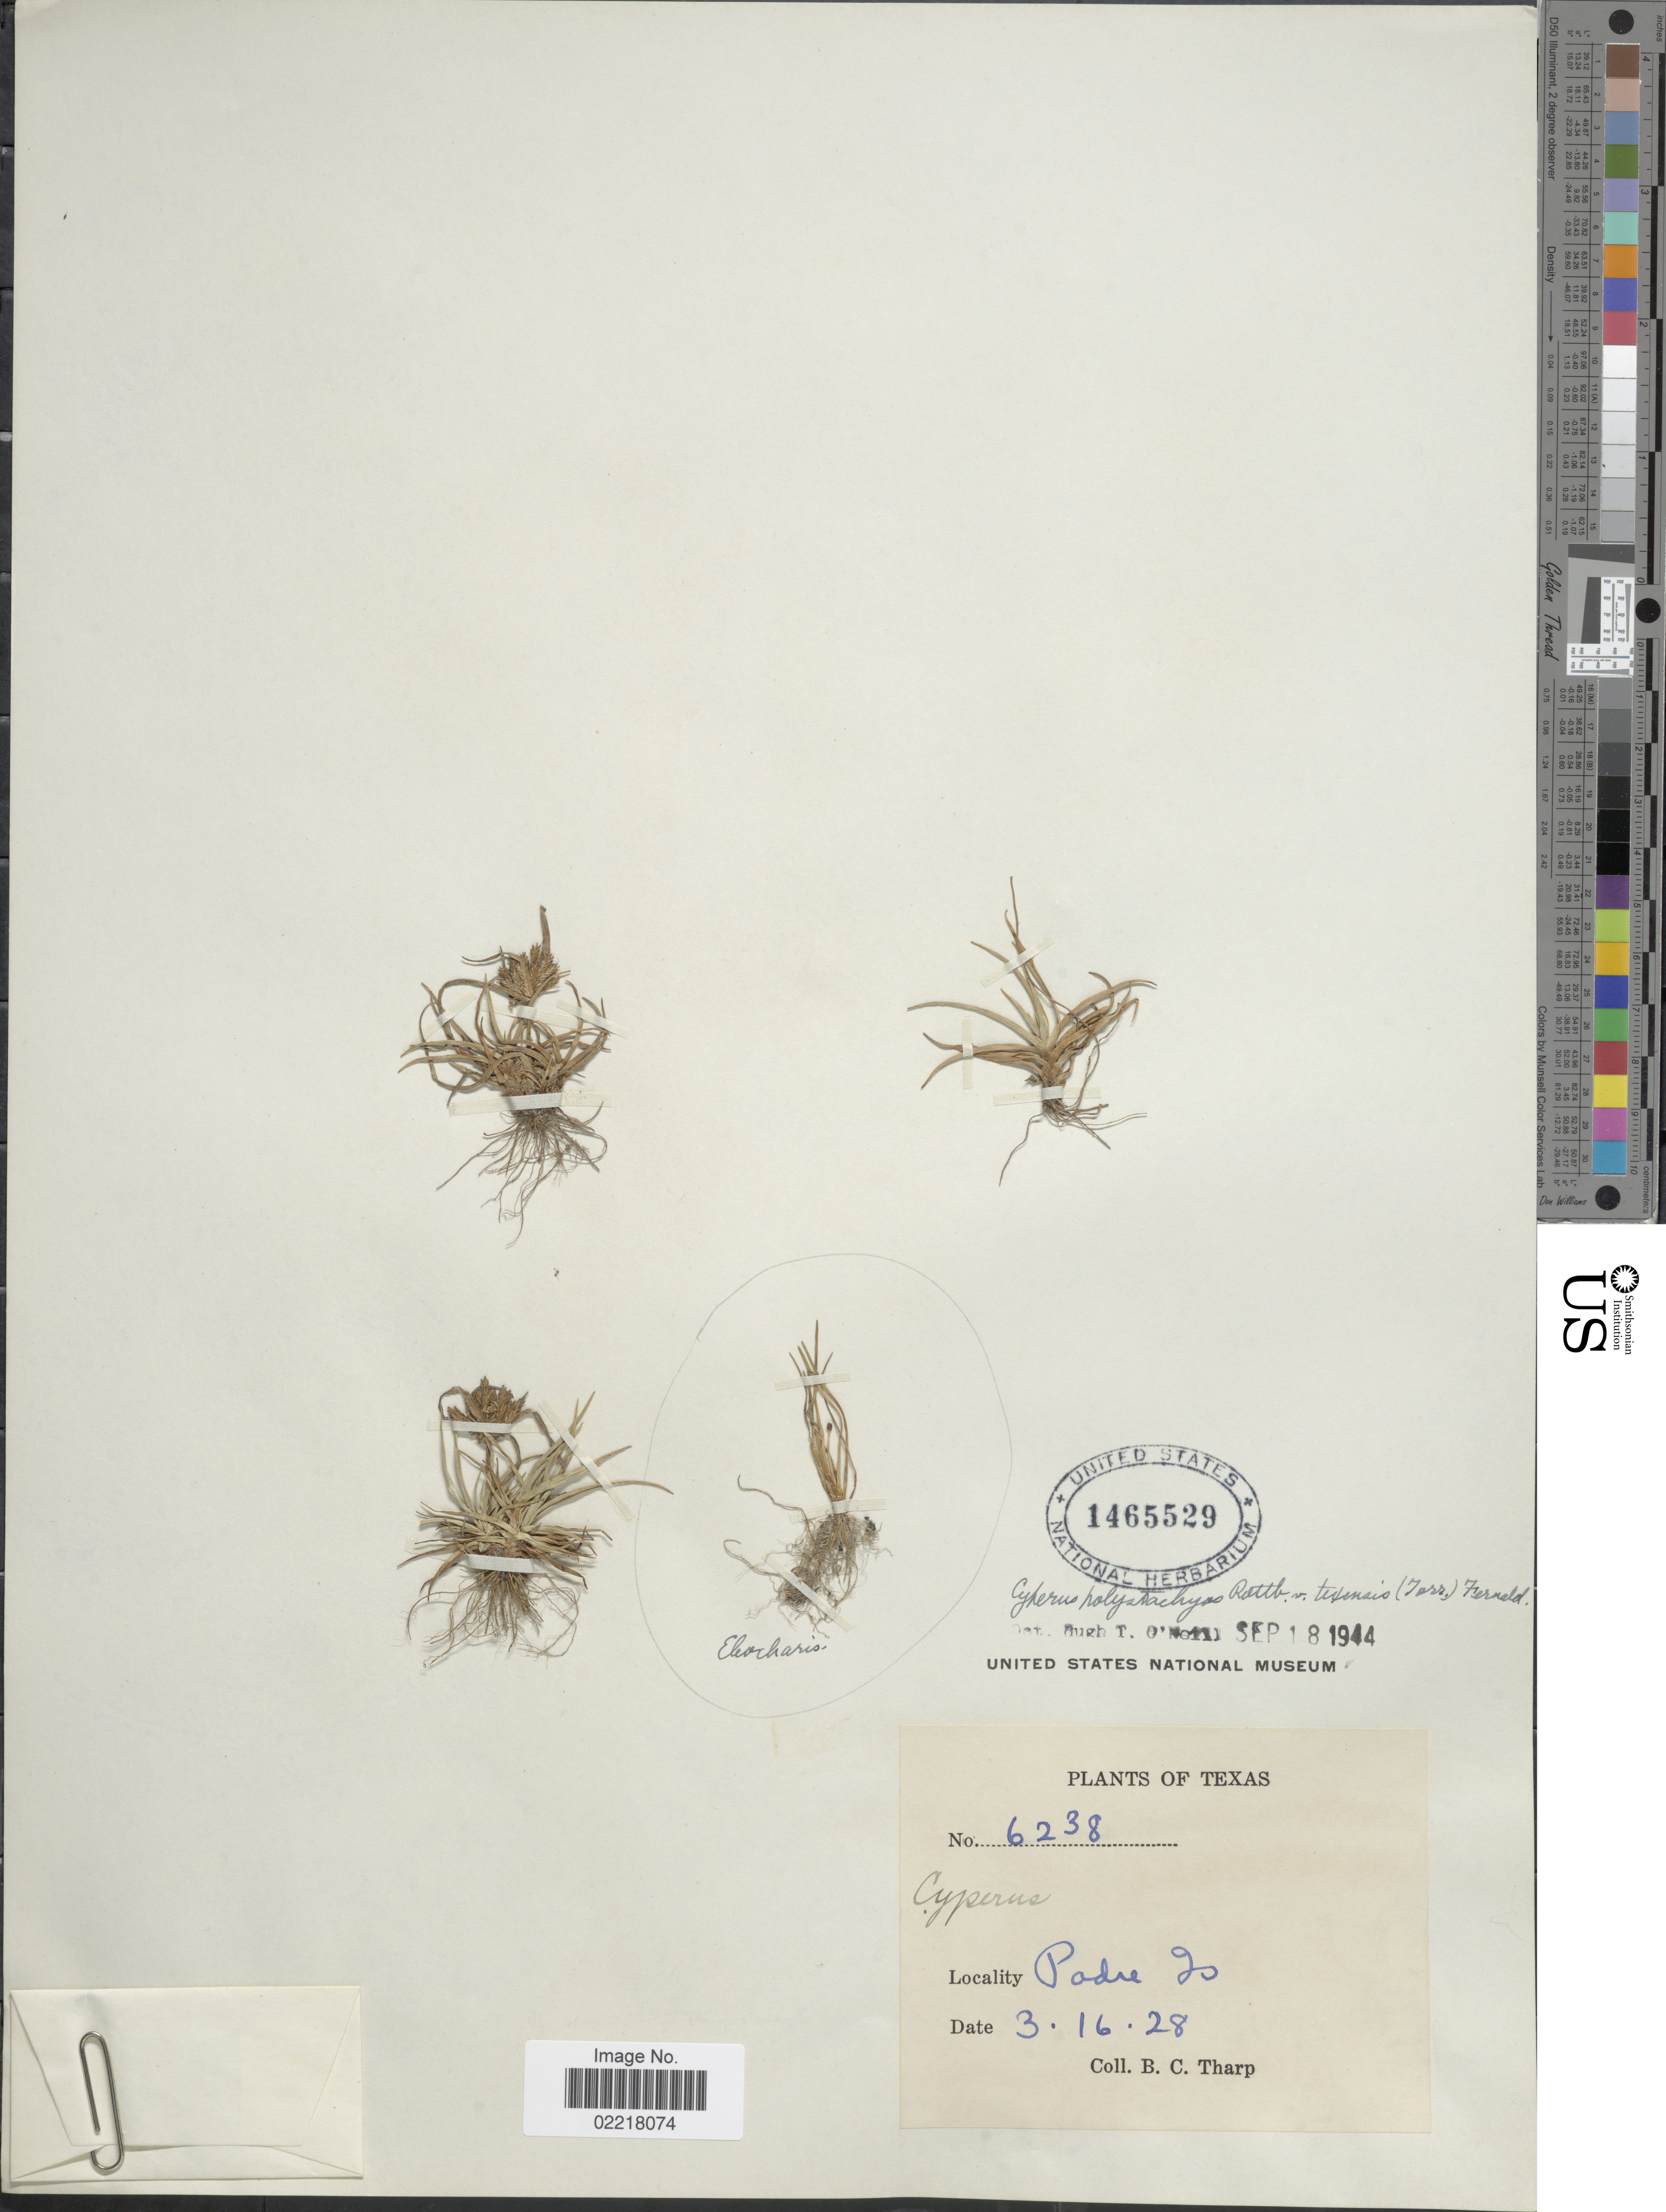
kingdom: Plantae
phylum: Tracheophyta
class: Liliopsida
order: Poales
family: Cyperaceae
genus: Cyperus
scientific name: Cyperus polystachyos var. texensis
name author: (Torr.) Fernald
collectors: B. C. Tharp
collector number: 6238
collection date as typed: Transcribed d/m/y: 16/3/28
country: United States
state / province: Texas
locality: Podre Is.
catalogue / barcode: US 1465529